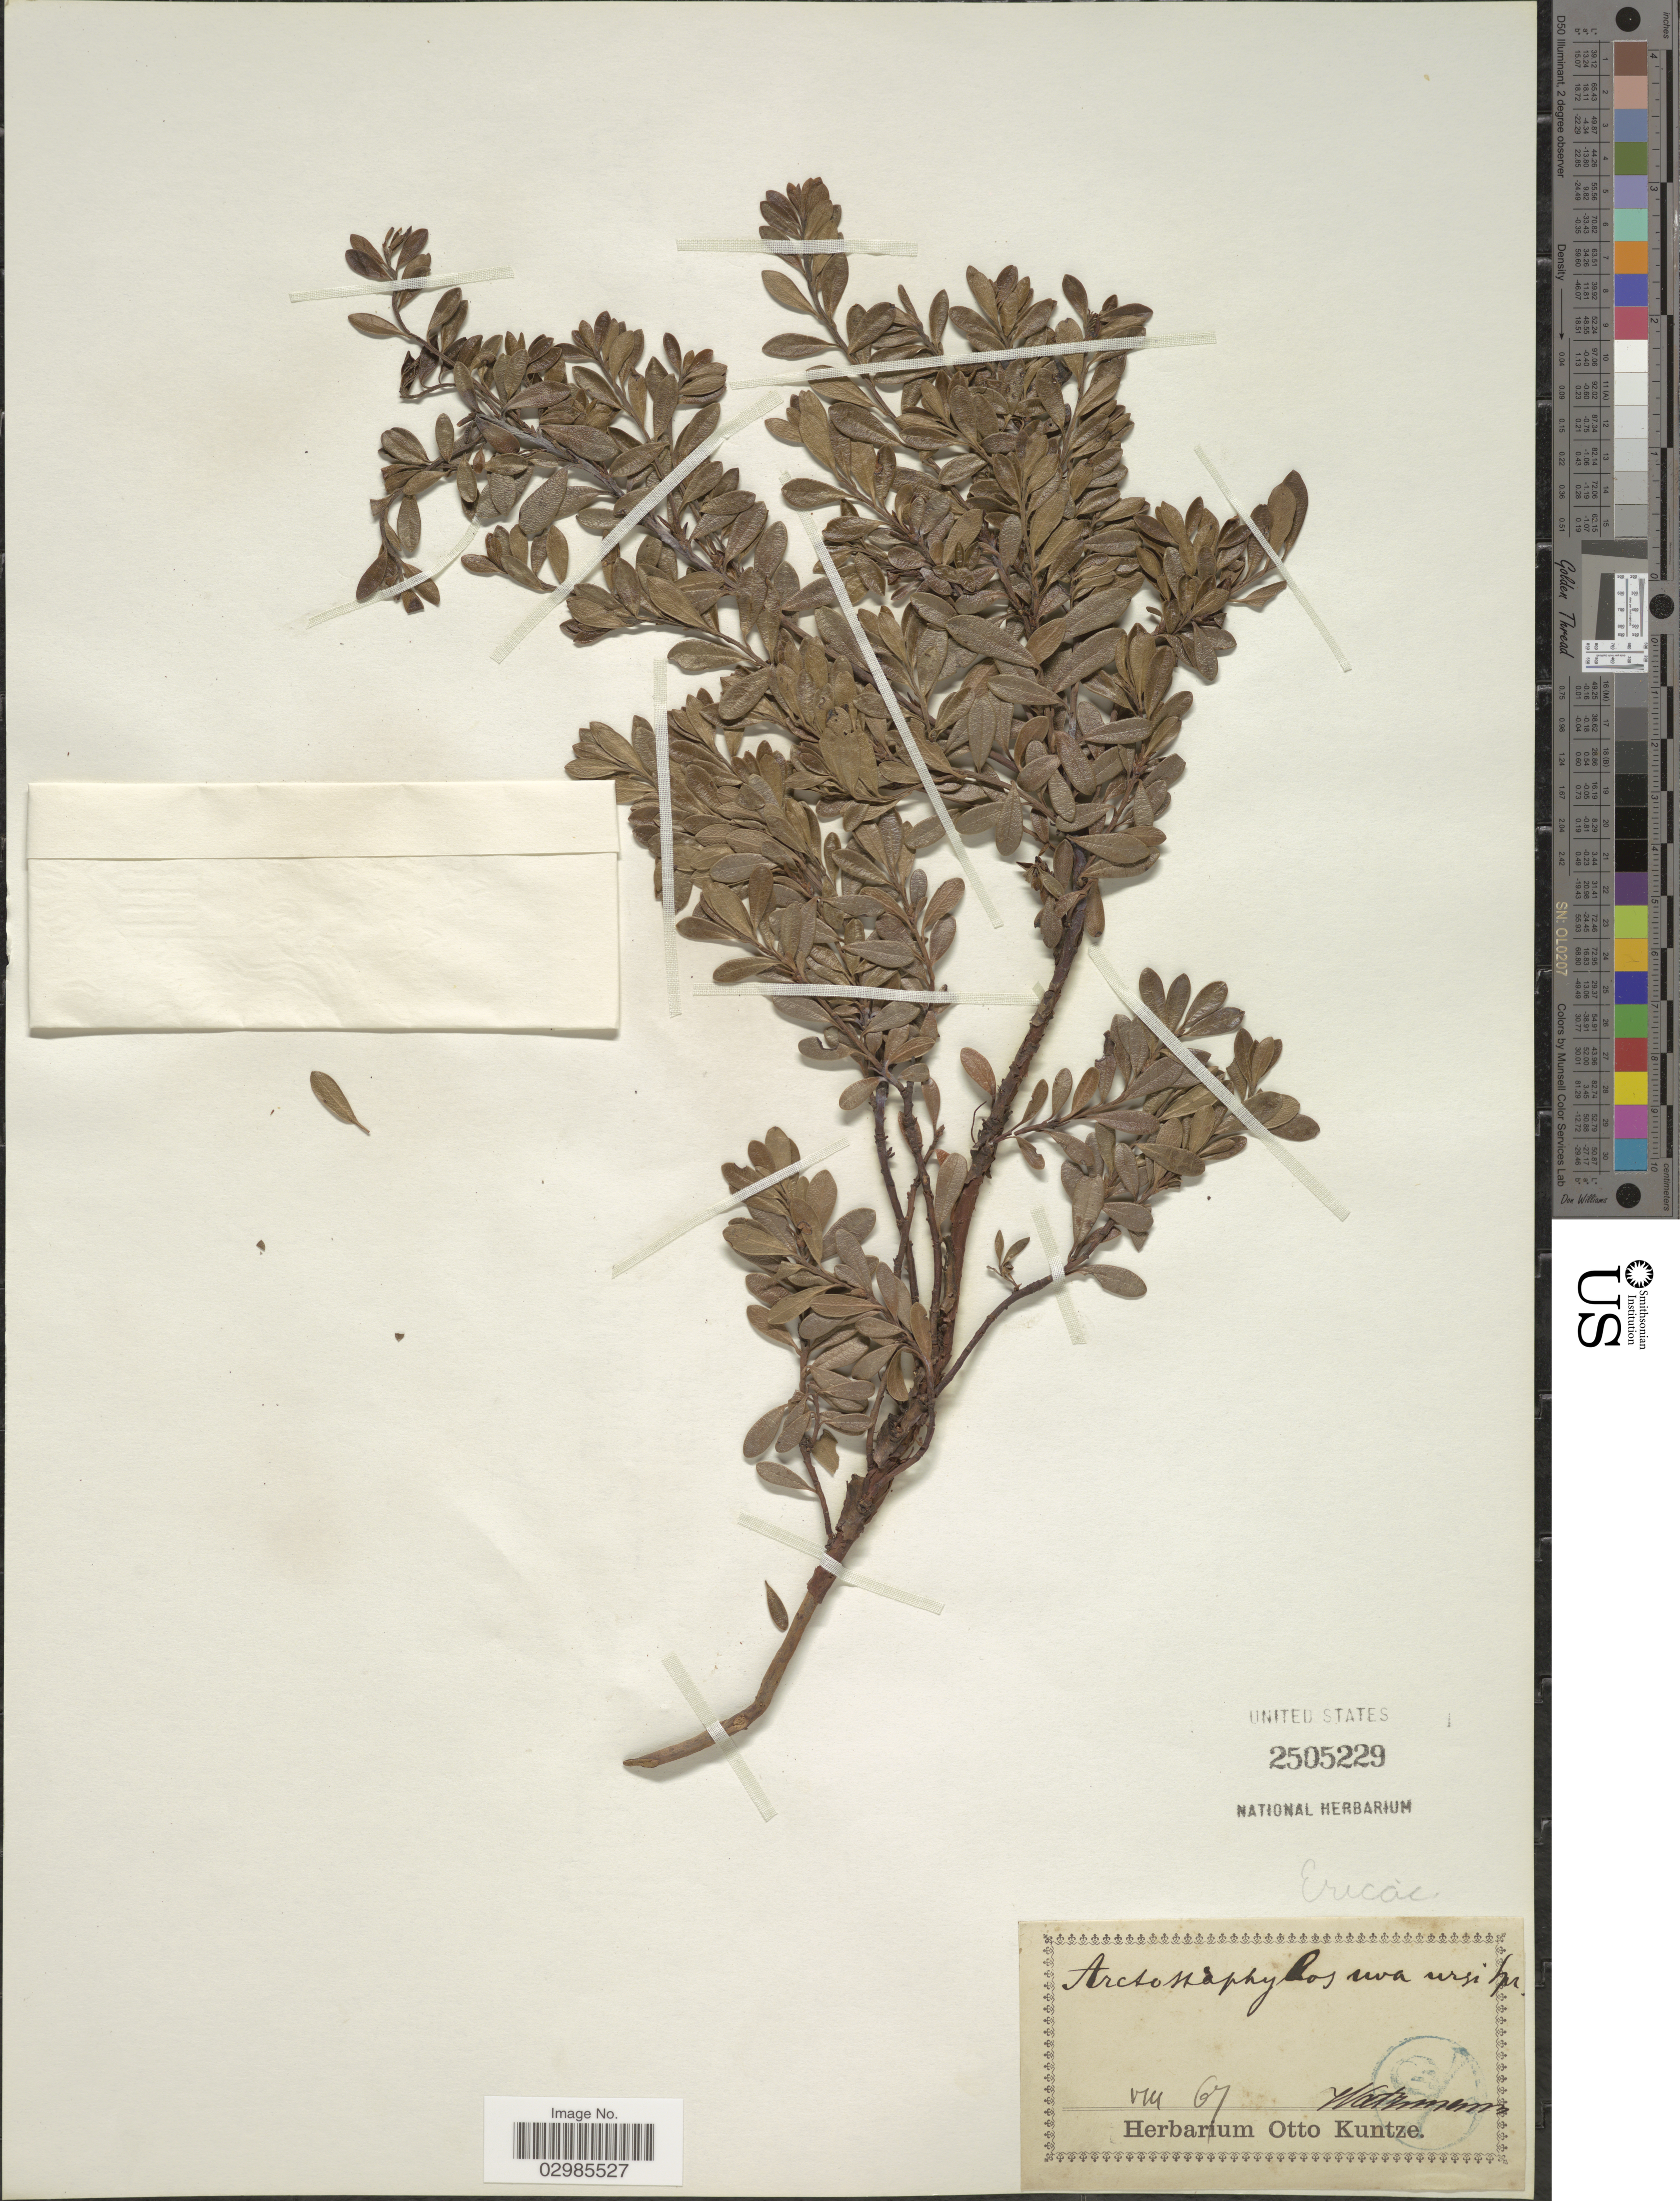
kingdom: Plantae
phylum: Tracheophyta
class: Magnoliopsida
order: Ericales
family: Ericaceae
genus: Arctostaphylos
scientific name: Arctostaphylos uva-ursi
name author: (L.) Spreng.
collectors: -. Watzmann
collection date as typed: Transcribed d/m/y: /7/67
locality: Ericae.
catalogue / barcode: US 2505229